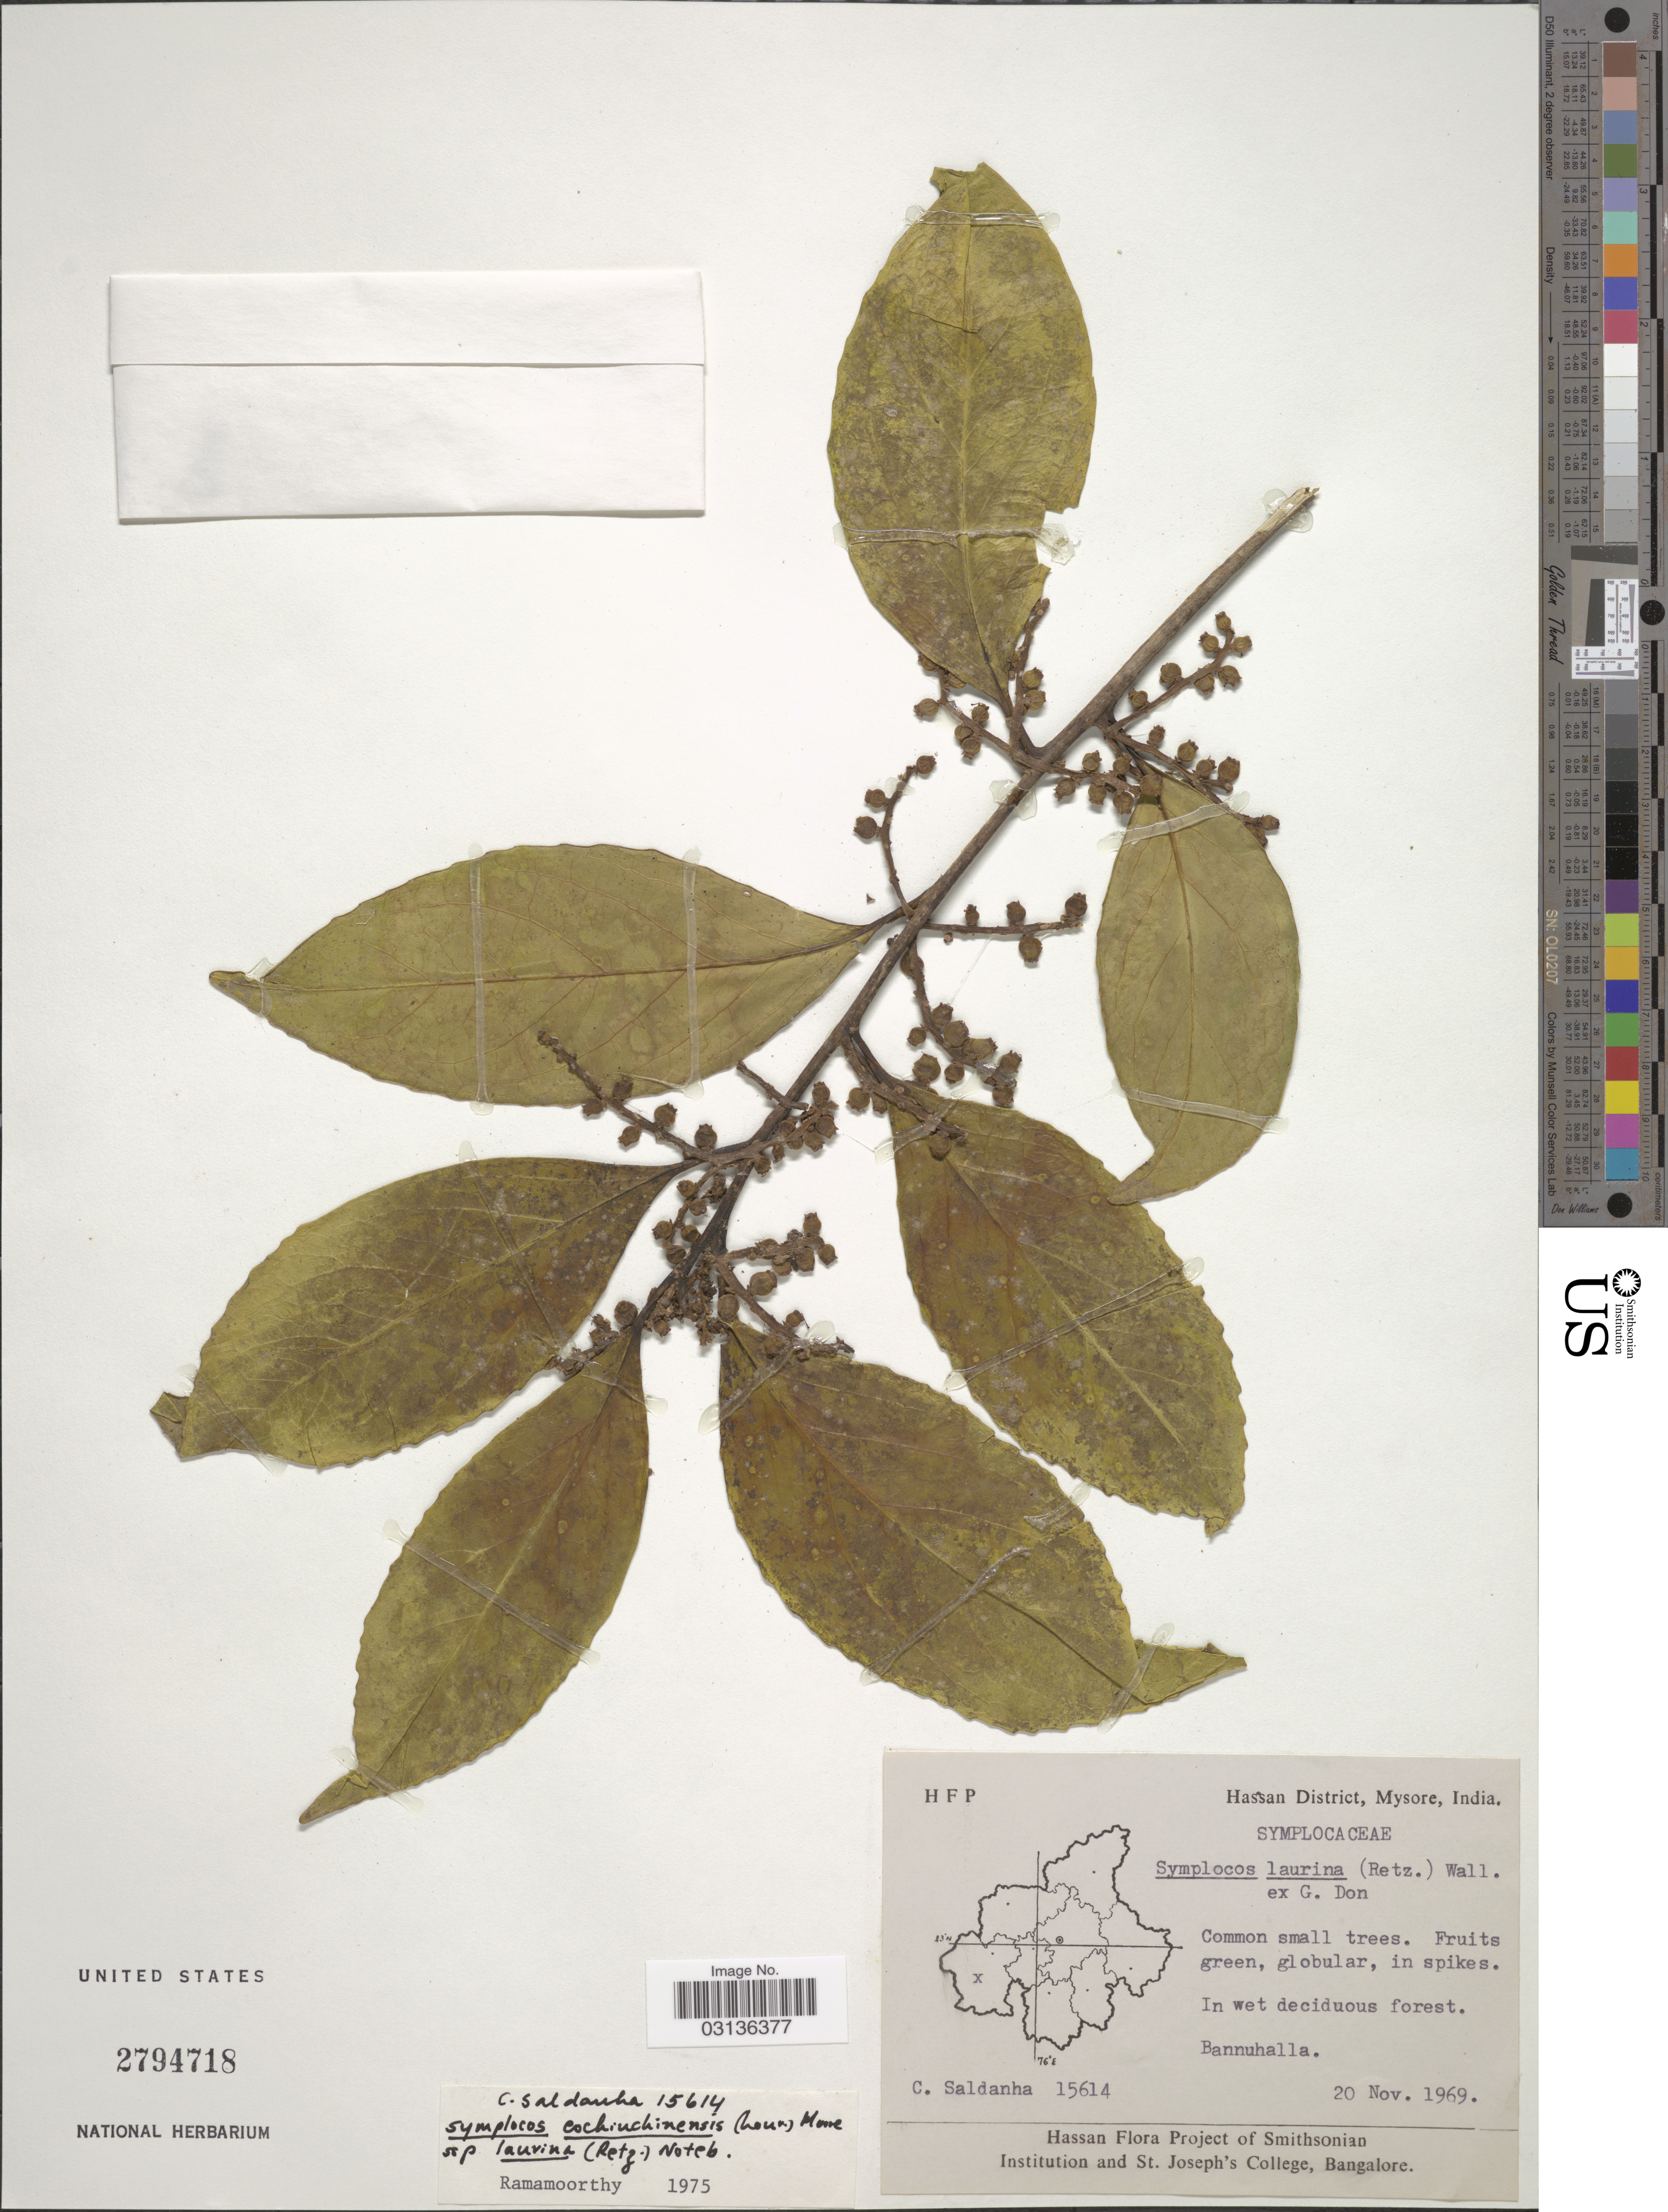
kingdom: Plantae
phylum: Tracheophyta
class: Magnoliopsida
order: Ericales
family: Symplocaceae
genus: Symplocos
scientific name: Symplocos cochinchinensis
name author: (Lour.) S. Moore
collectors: C. Saldanha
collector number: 15614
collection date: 1969-11-20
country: India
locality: Hassan District, Mysore. Bannuhalla.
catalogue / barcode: US 2794718